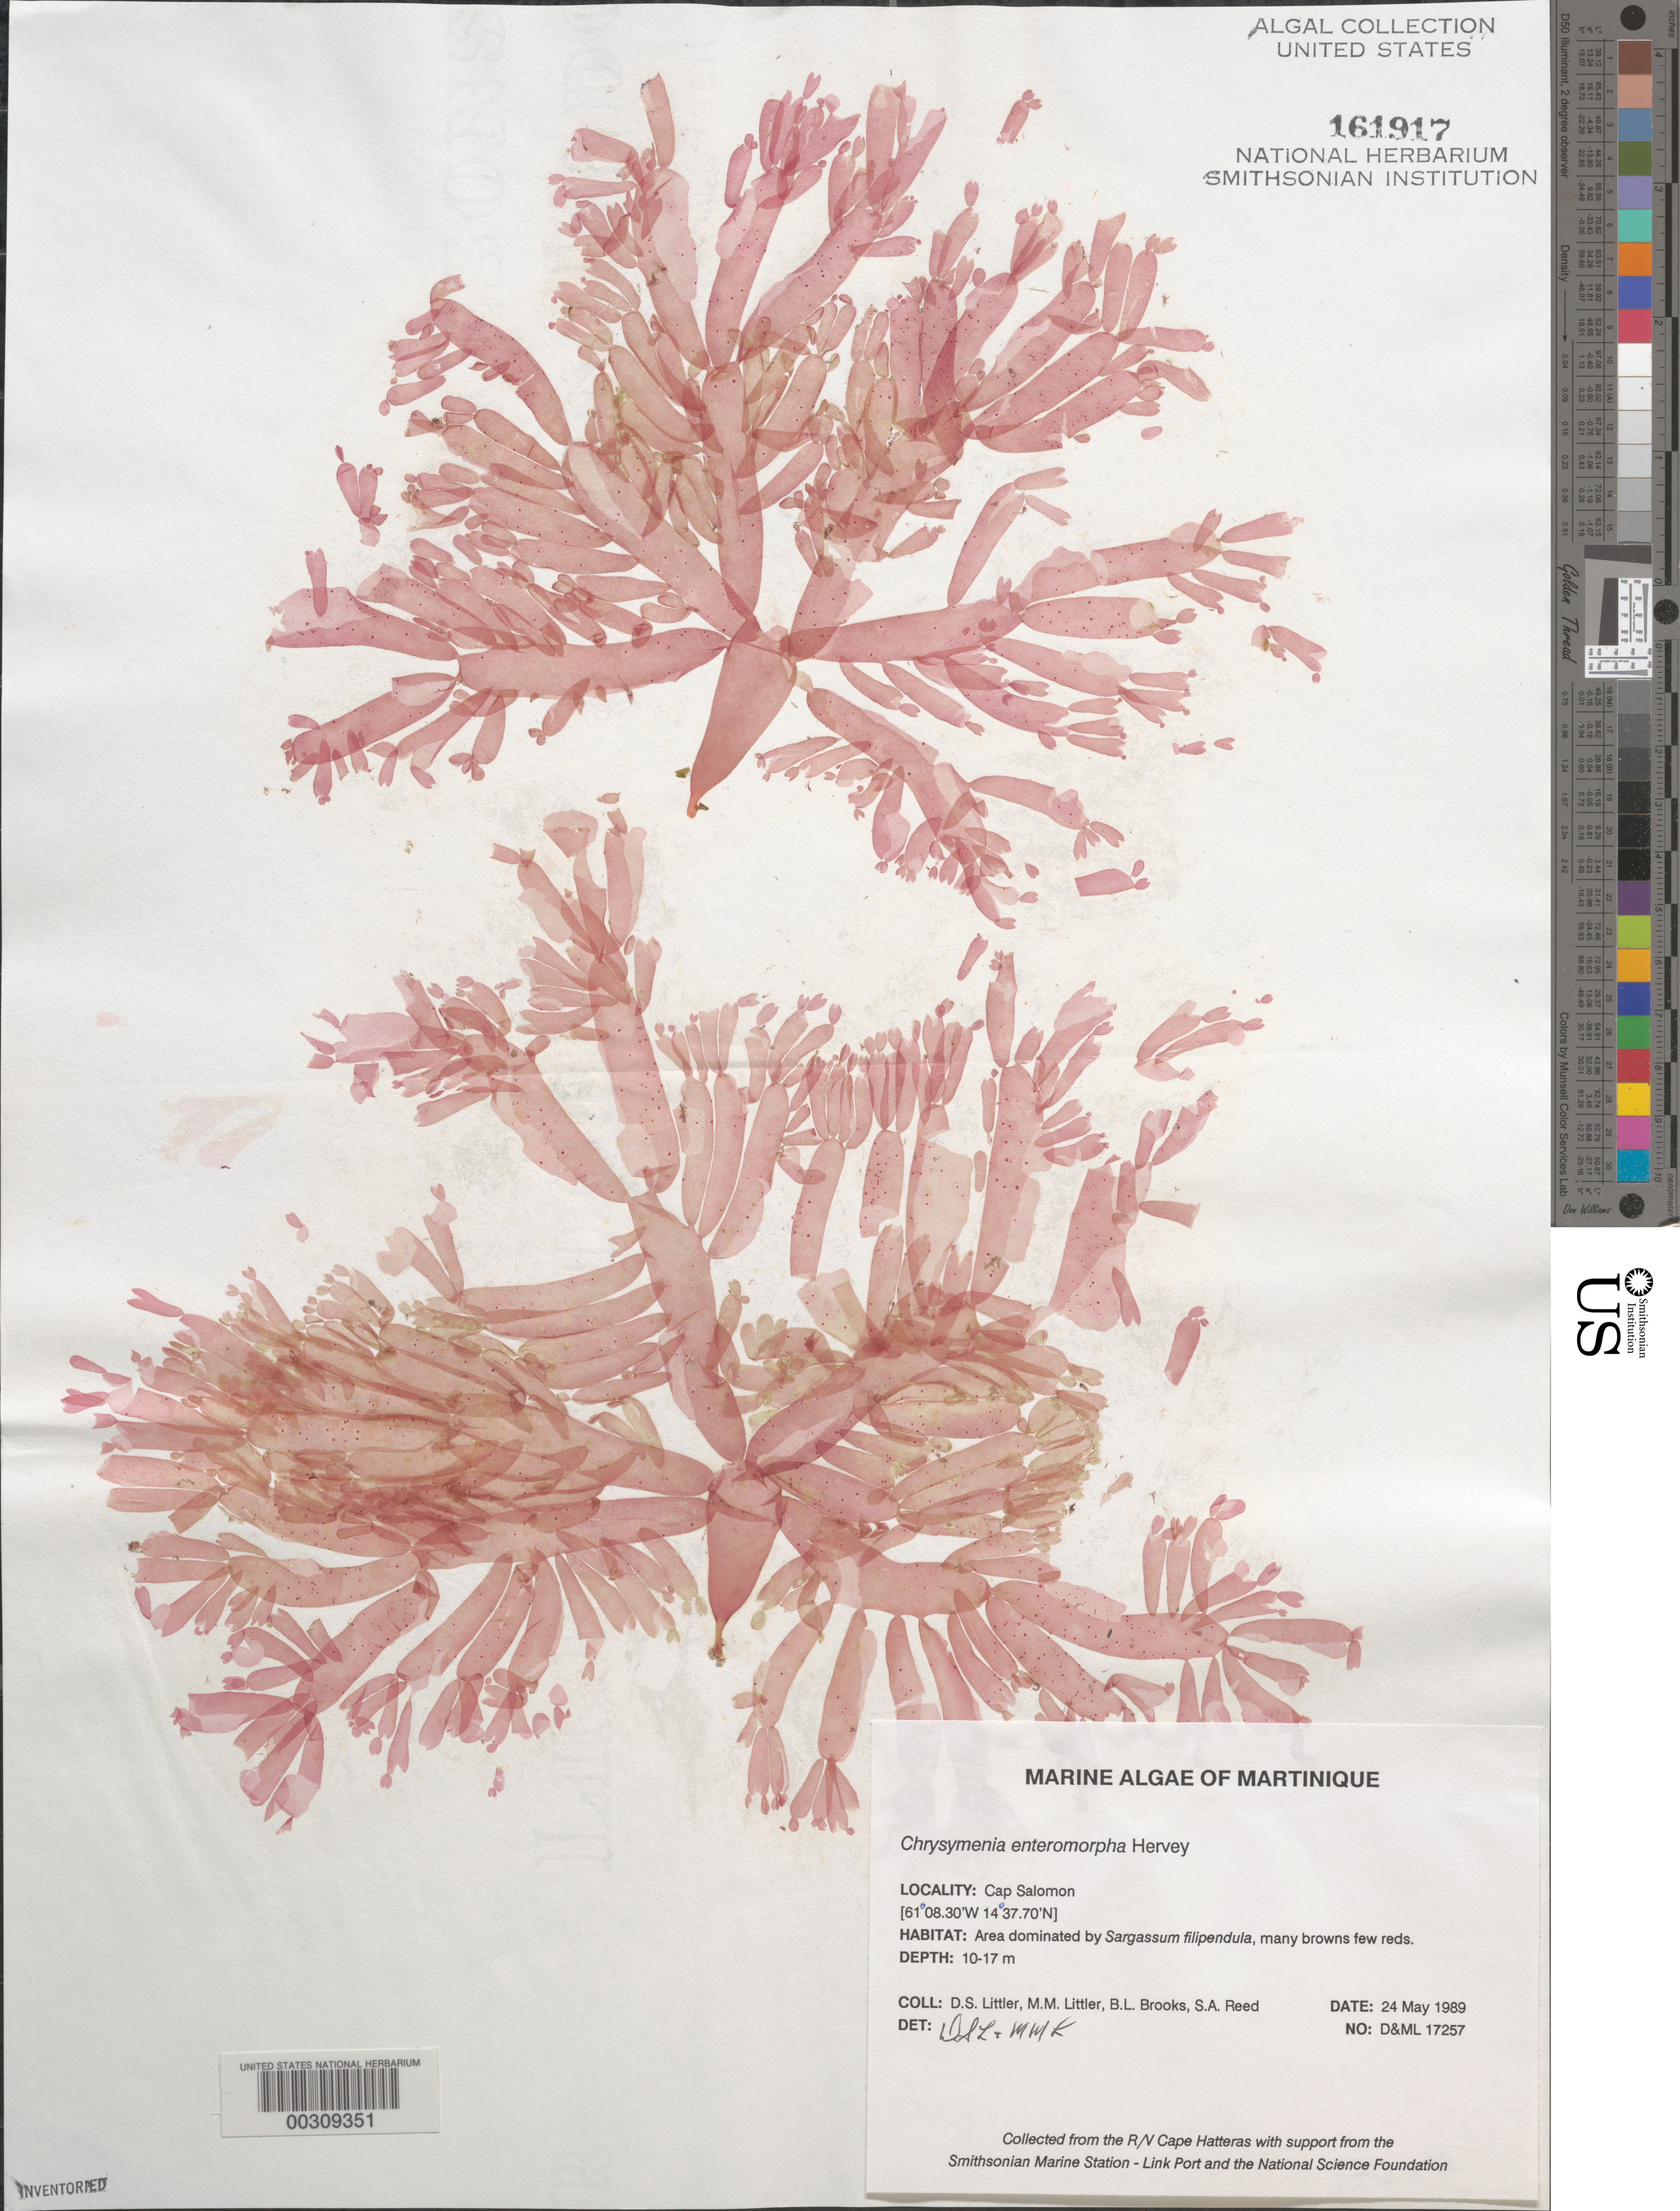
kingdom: Plantae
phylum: Rhodophyta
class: Florideophyceae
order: Rhodymeniales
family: Rhodymeniaceae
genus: Botryocladia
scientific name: Botryocladia enteromorpha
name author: (Harv.) W.E. Schmidt et al. in W.E. Schmidt et al.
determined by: Algae name updating Project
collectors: D. S. Littler, M. M. Littler, B. Brooks & S. Reed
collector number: D&ML 17257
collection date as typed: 24 May 1989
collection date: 1989-05-24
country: Martinique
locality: Cap Salomon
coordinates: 14 37.70' N, 61 08.30' W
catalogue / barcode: US 161917